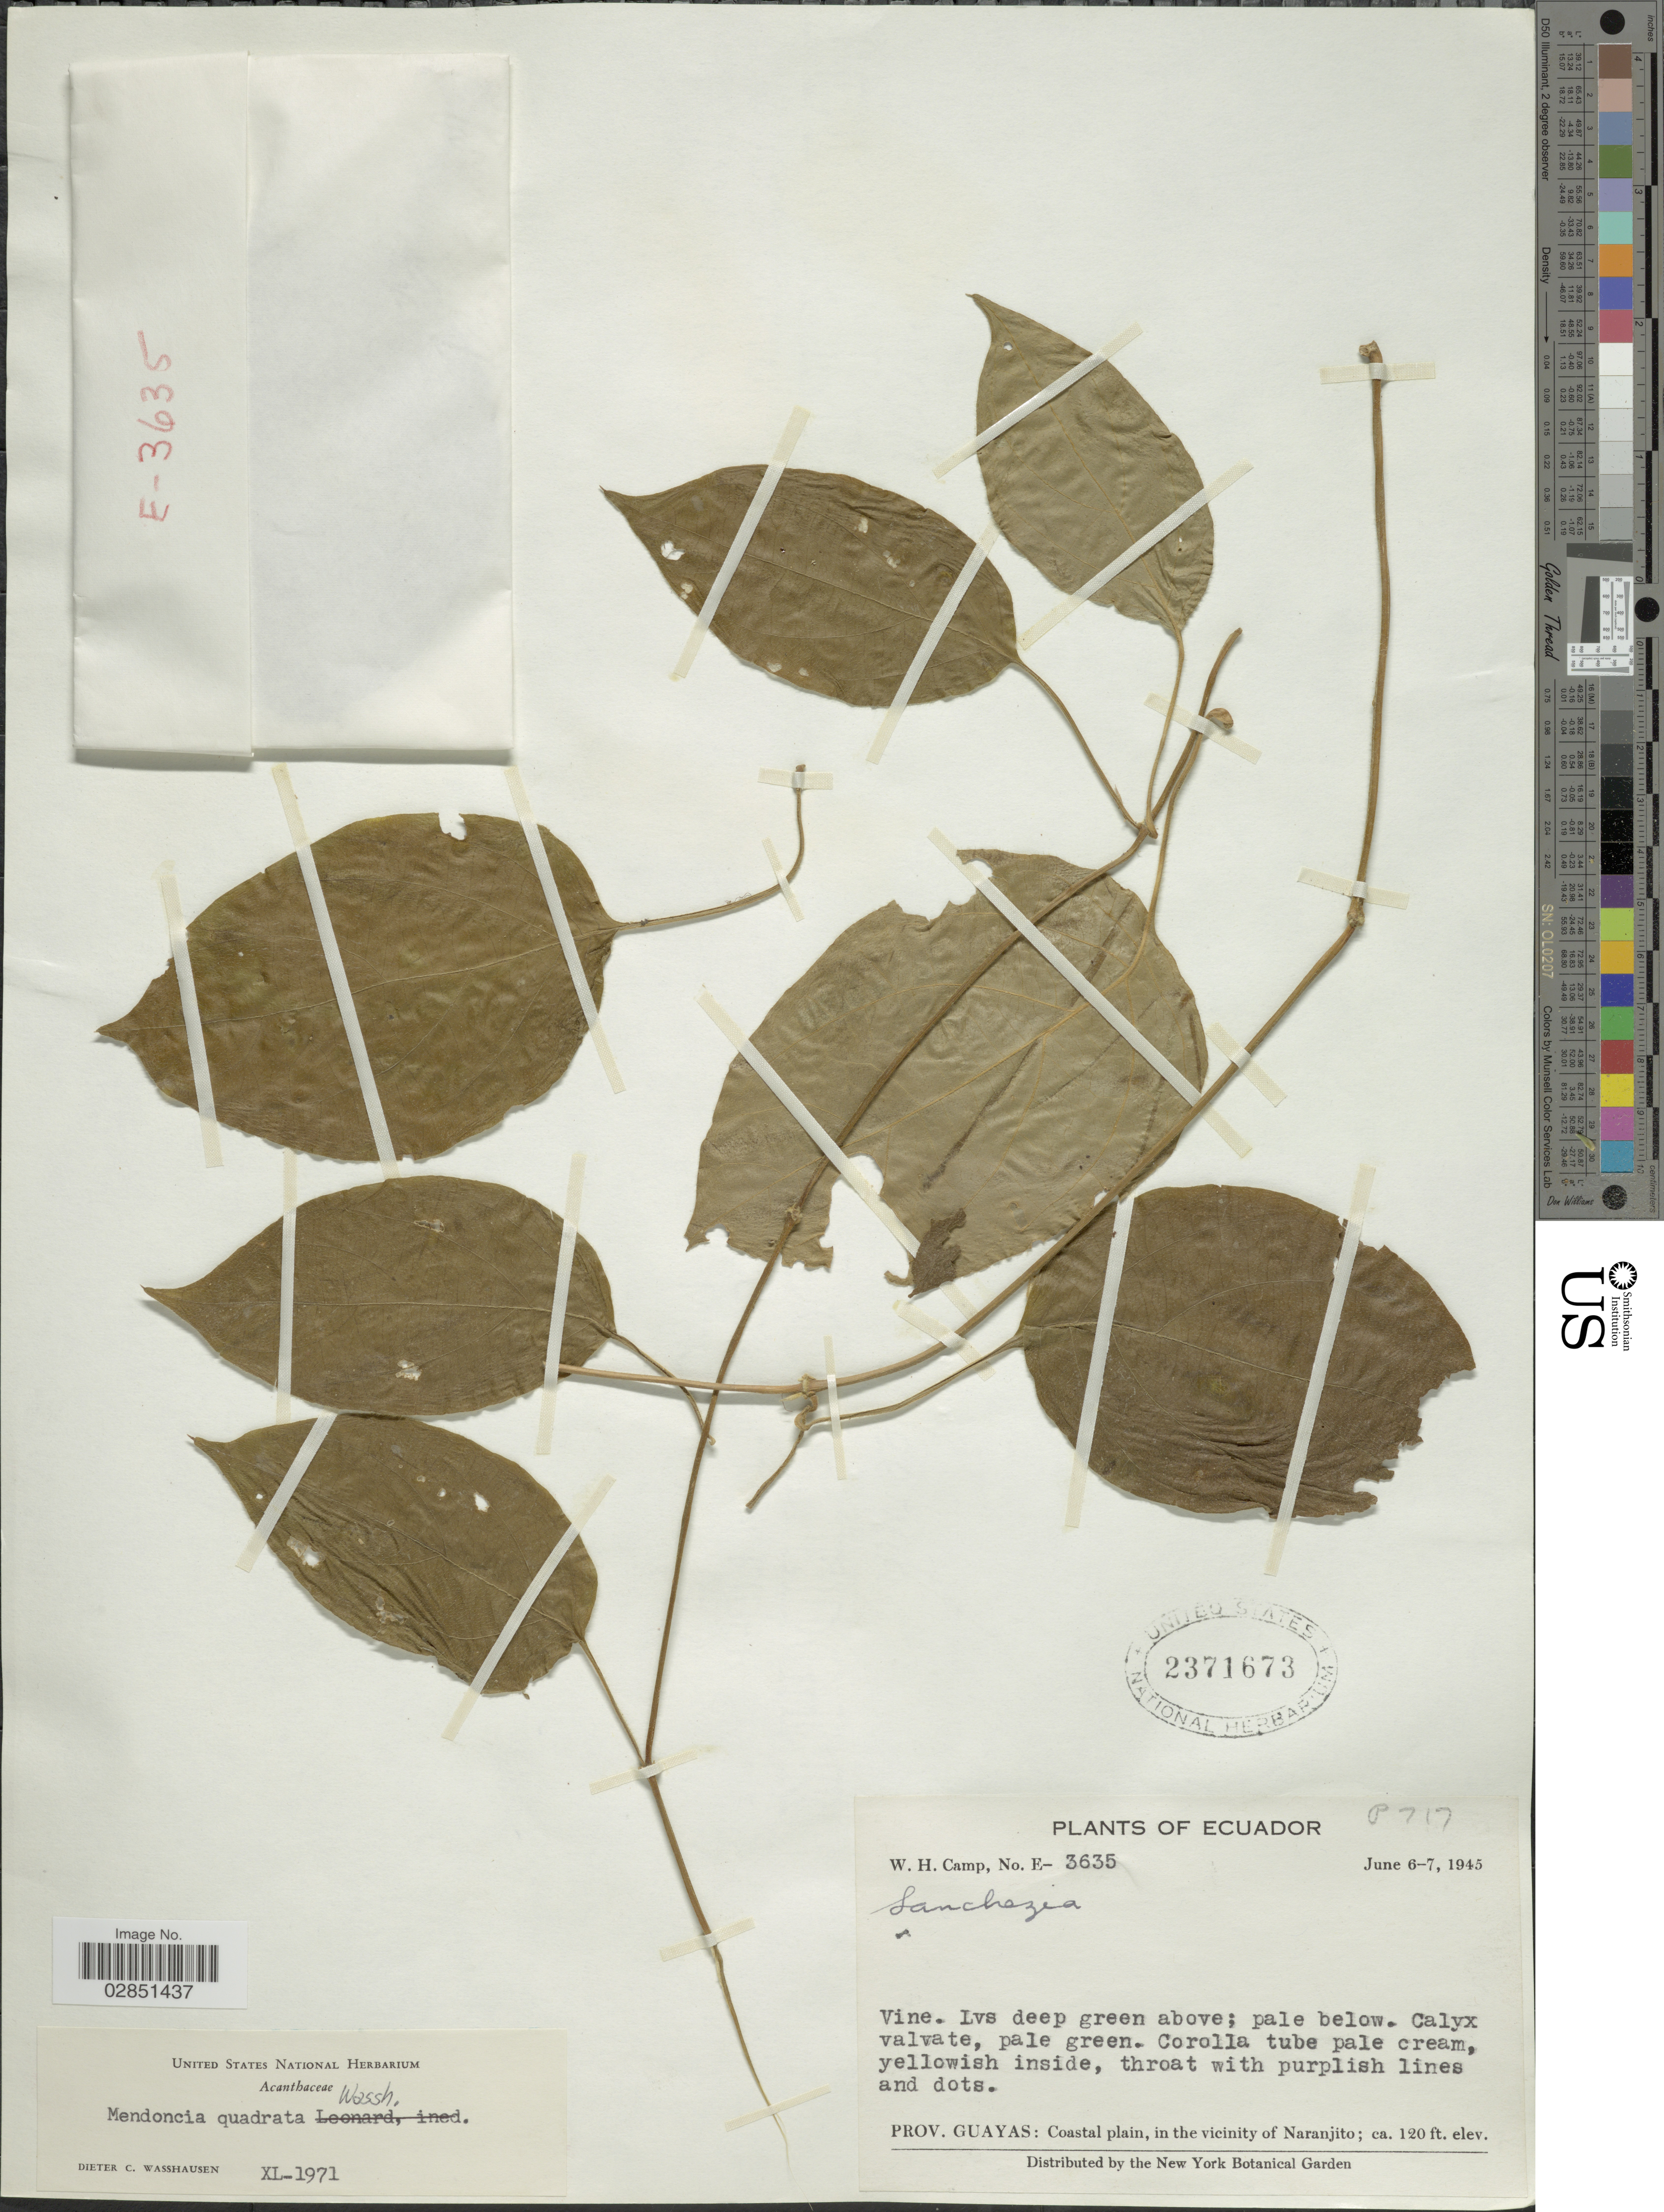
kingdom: Plantae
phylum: Tracheophyta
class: Magnoliopsida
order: Lamiales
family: Acanthaceae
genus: Mendoncia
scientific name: Mendoncia quadrata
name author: Wassh.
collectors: W. H. Camp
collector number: E-3635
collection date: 1945-06-06/1945-06-07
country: Ecuador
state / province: Guayas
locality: Prov. Guayas: Coastal plain, in the vicinity of Naranjito.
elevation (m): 37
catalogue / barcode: US 2371673